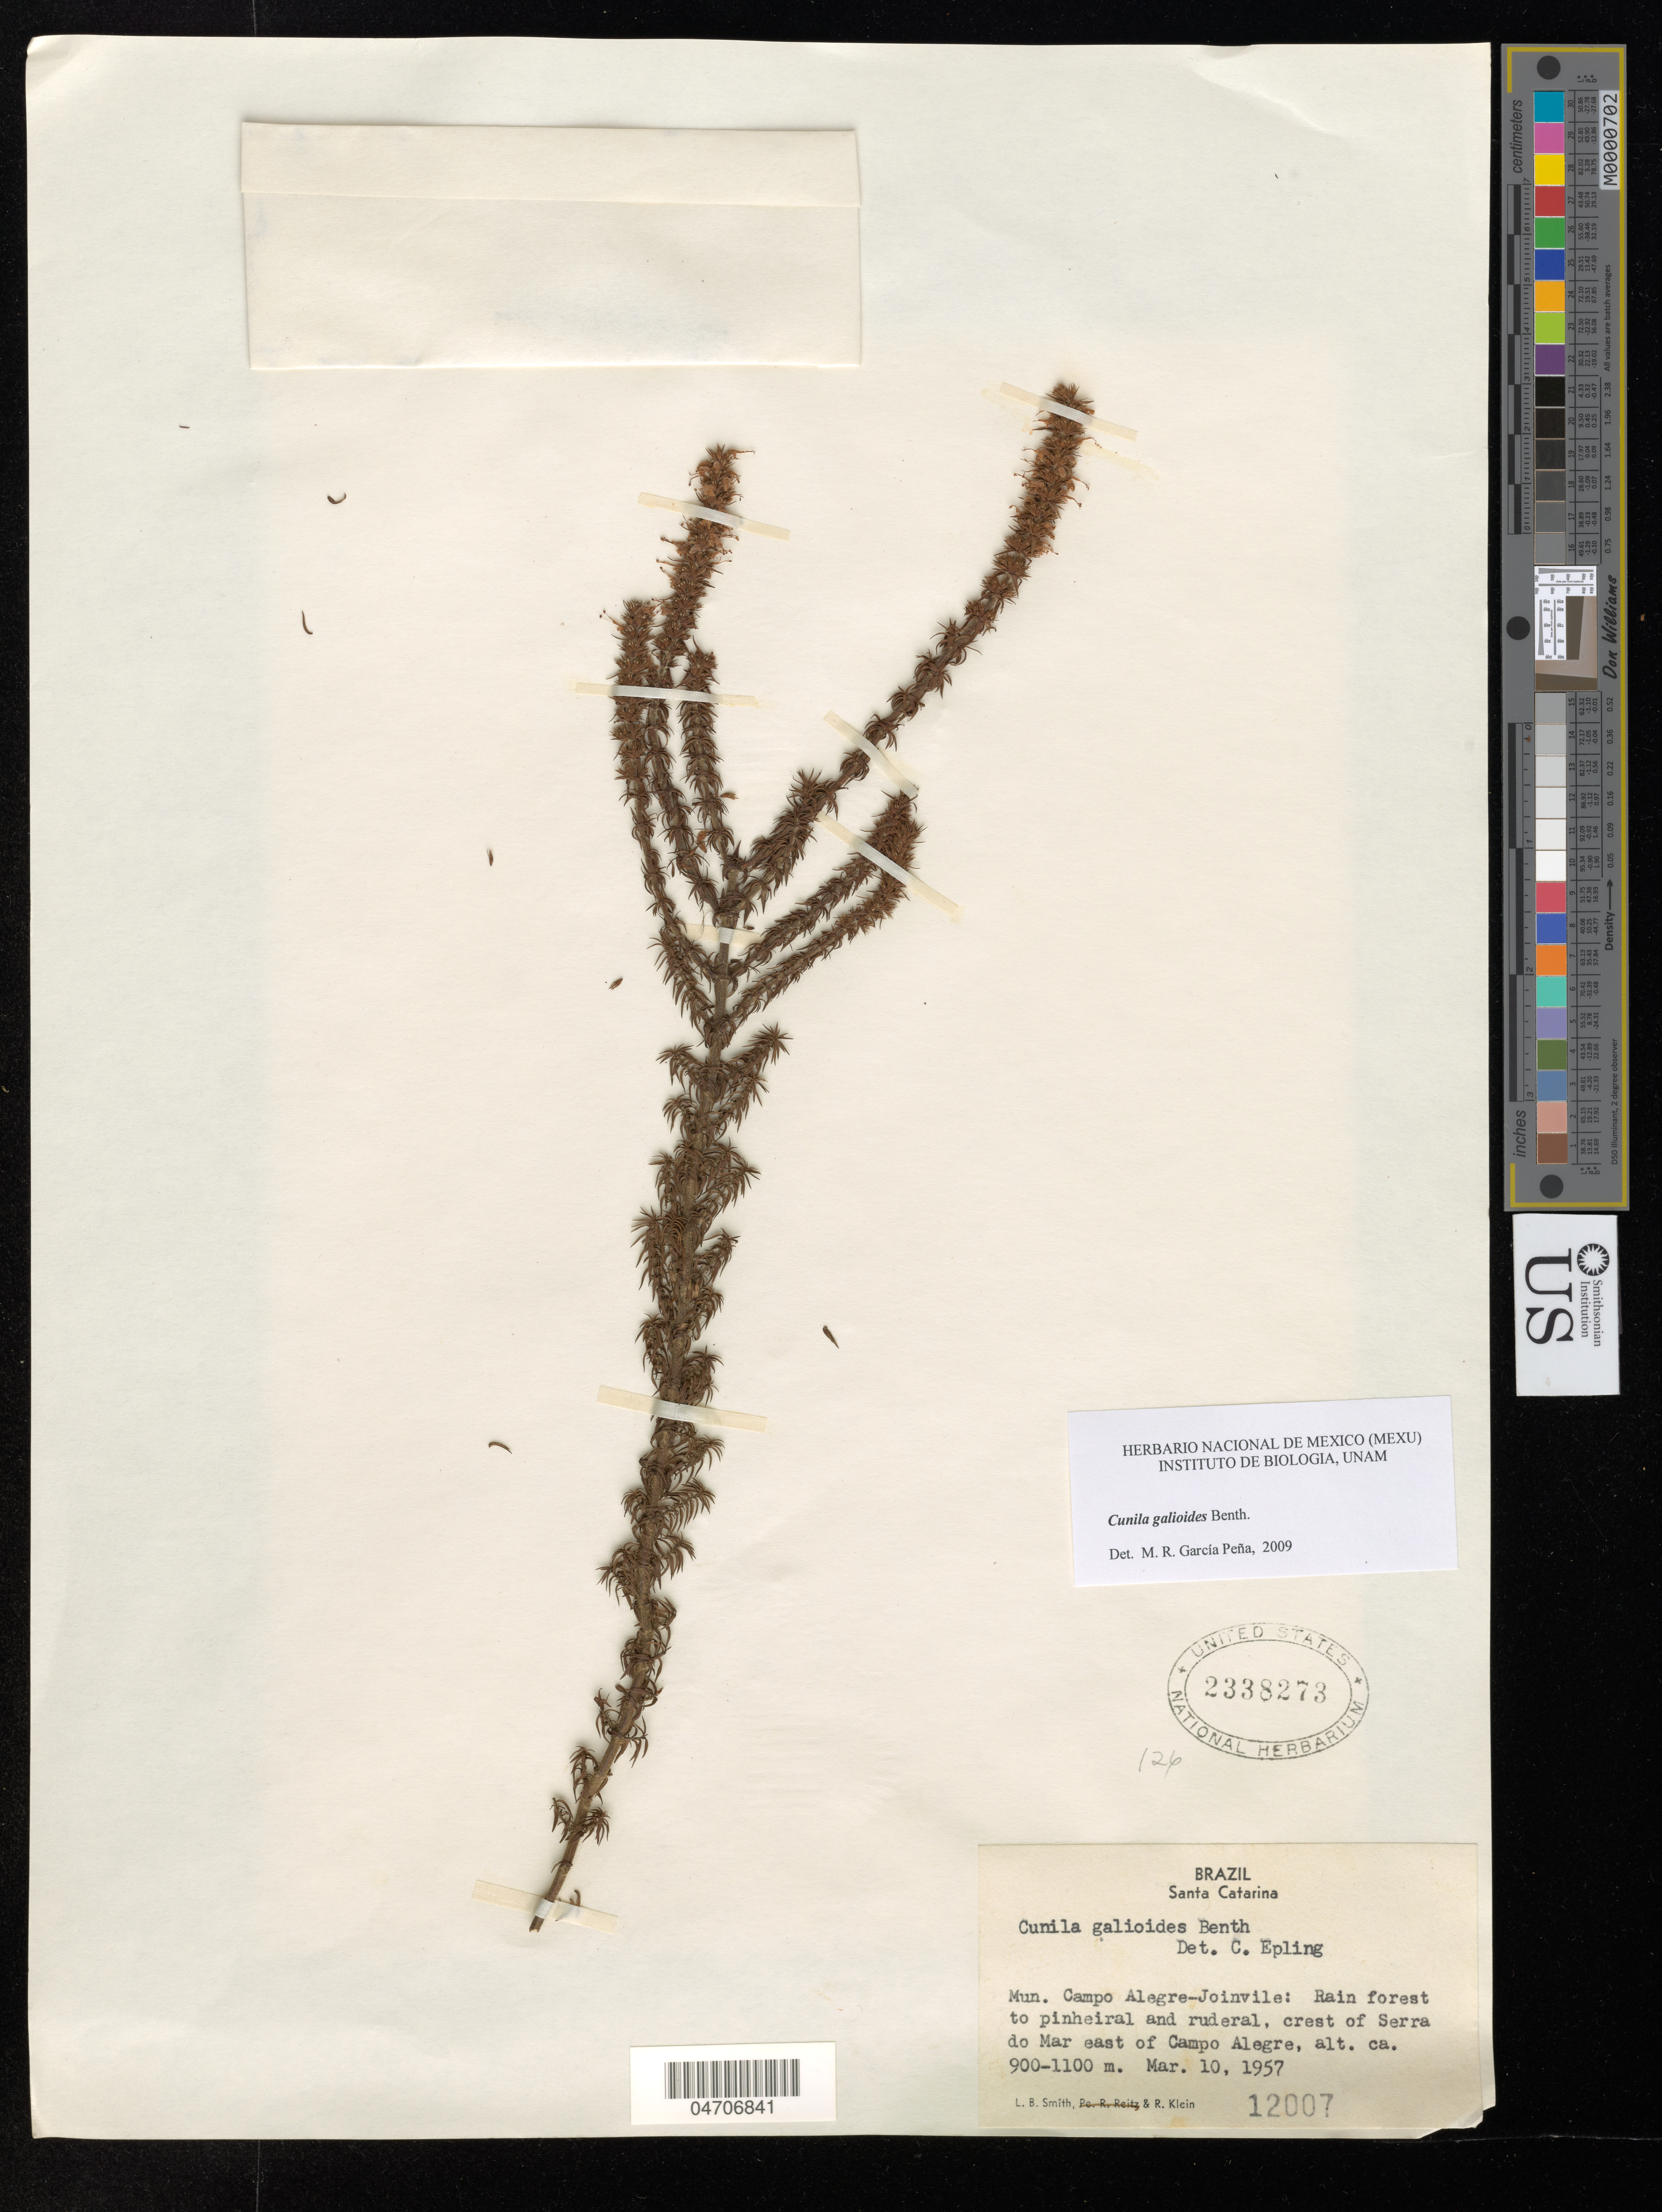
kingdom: Plantae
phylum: Tracheophyta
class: Magnoliopsida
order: Lamiales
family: Lamiaceae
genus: Cunila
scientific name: Cunila galioides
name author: Benth.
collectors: L. Smith & R. Klein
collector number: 12007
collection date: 1957-03-10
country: Brazil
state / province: Santa Catarina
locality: Mun. Campo Alegre-Joinvile: Rain forest to pinheiral and ruderal, crest of Serra do Mar east of Campo Alegre.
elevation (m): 900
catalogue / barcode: US 2338273